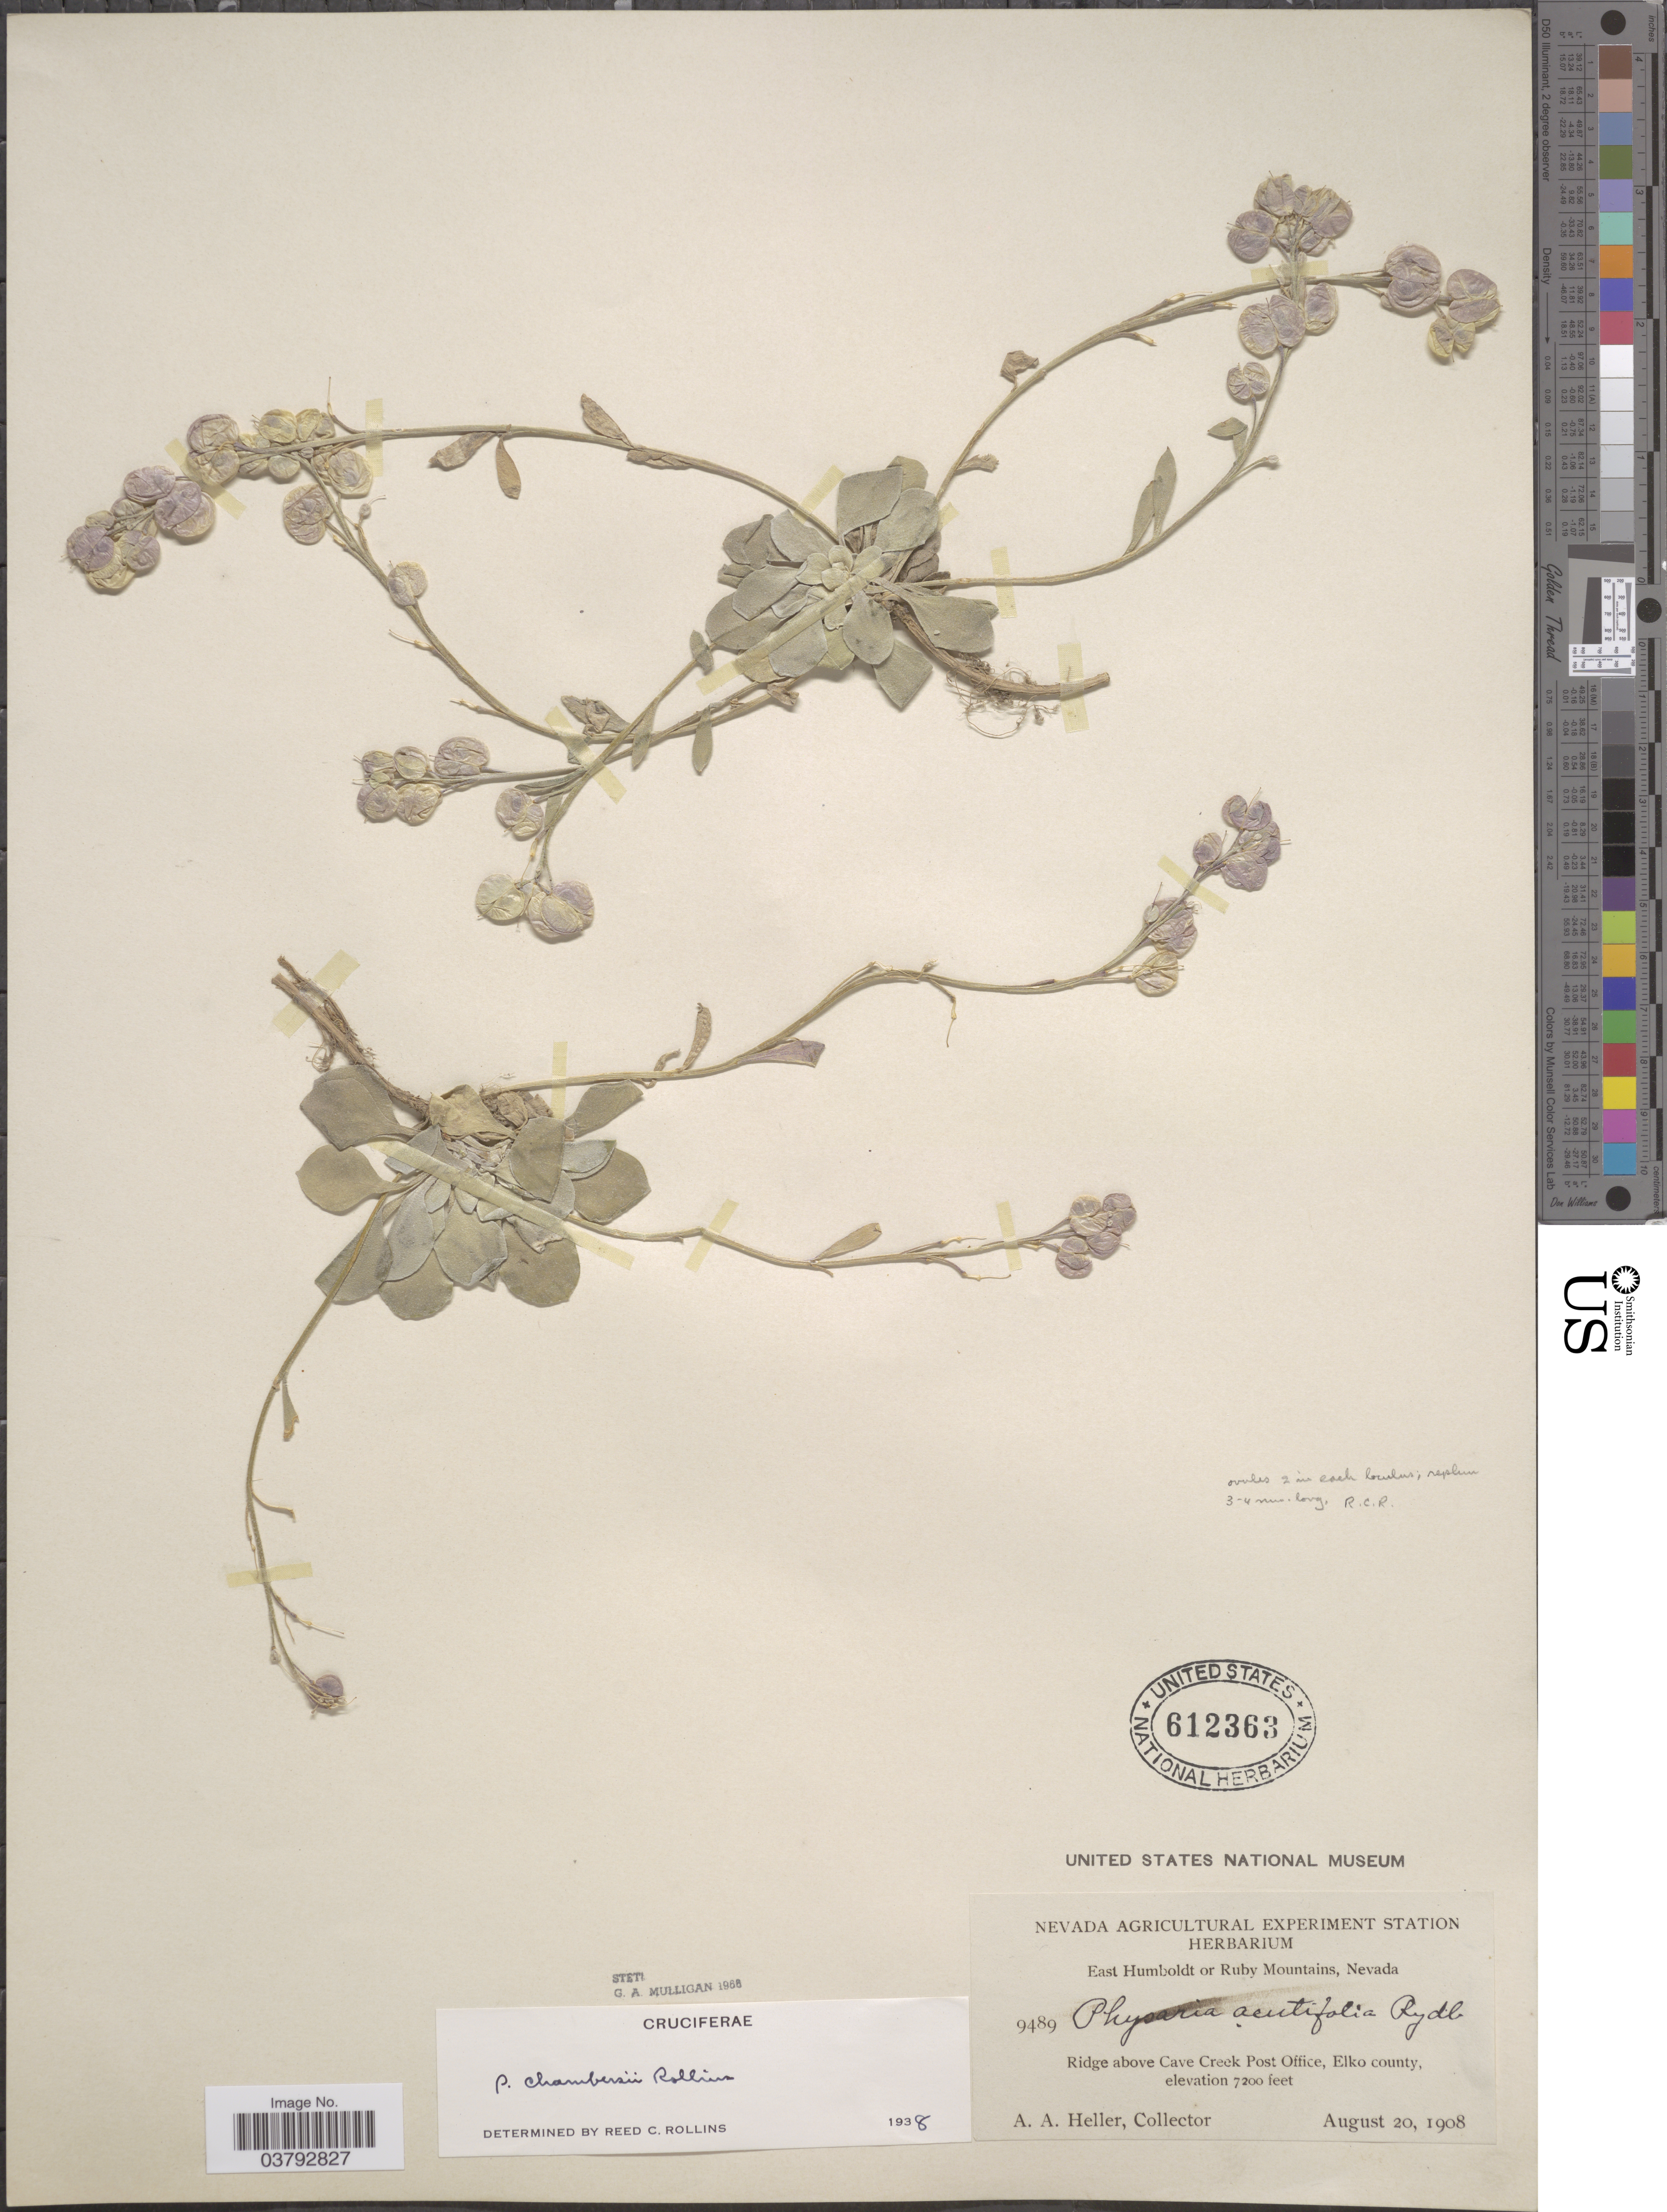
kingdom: Plantae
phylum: Tracheophyta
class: Magnoliopsida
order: Brassicales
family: Brassicaceae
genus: Physaria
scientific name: Physaria chambersii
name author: Rollins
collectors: A. A. Heller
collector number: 9489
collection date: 1908-08-20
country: United States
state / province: Nevada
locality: East Humboldt or Ruby Mountains. Ridge above Cave Creek Post Office, Elko county.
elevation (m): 2195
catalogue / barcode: US 612363